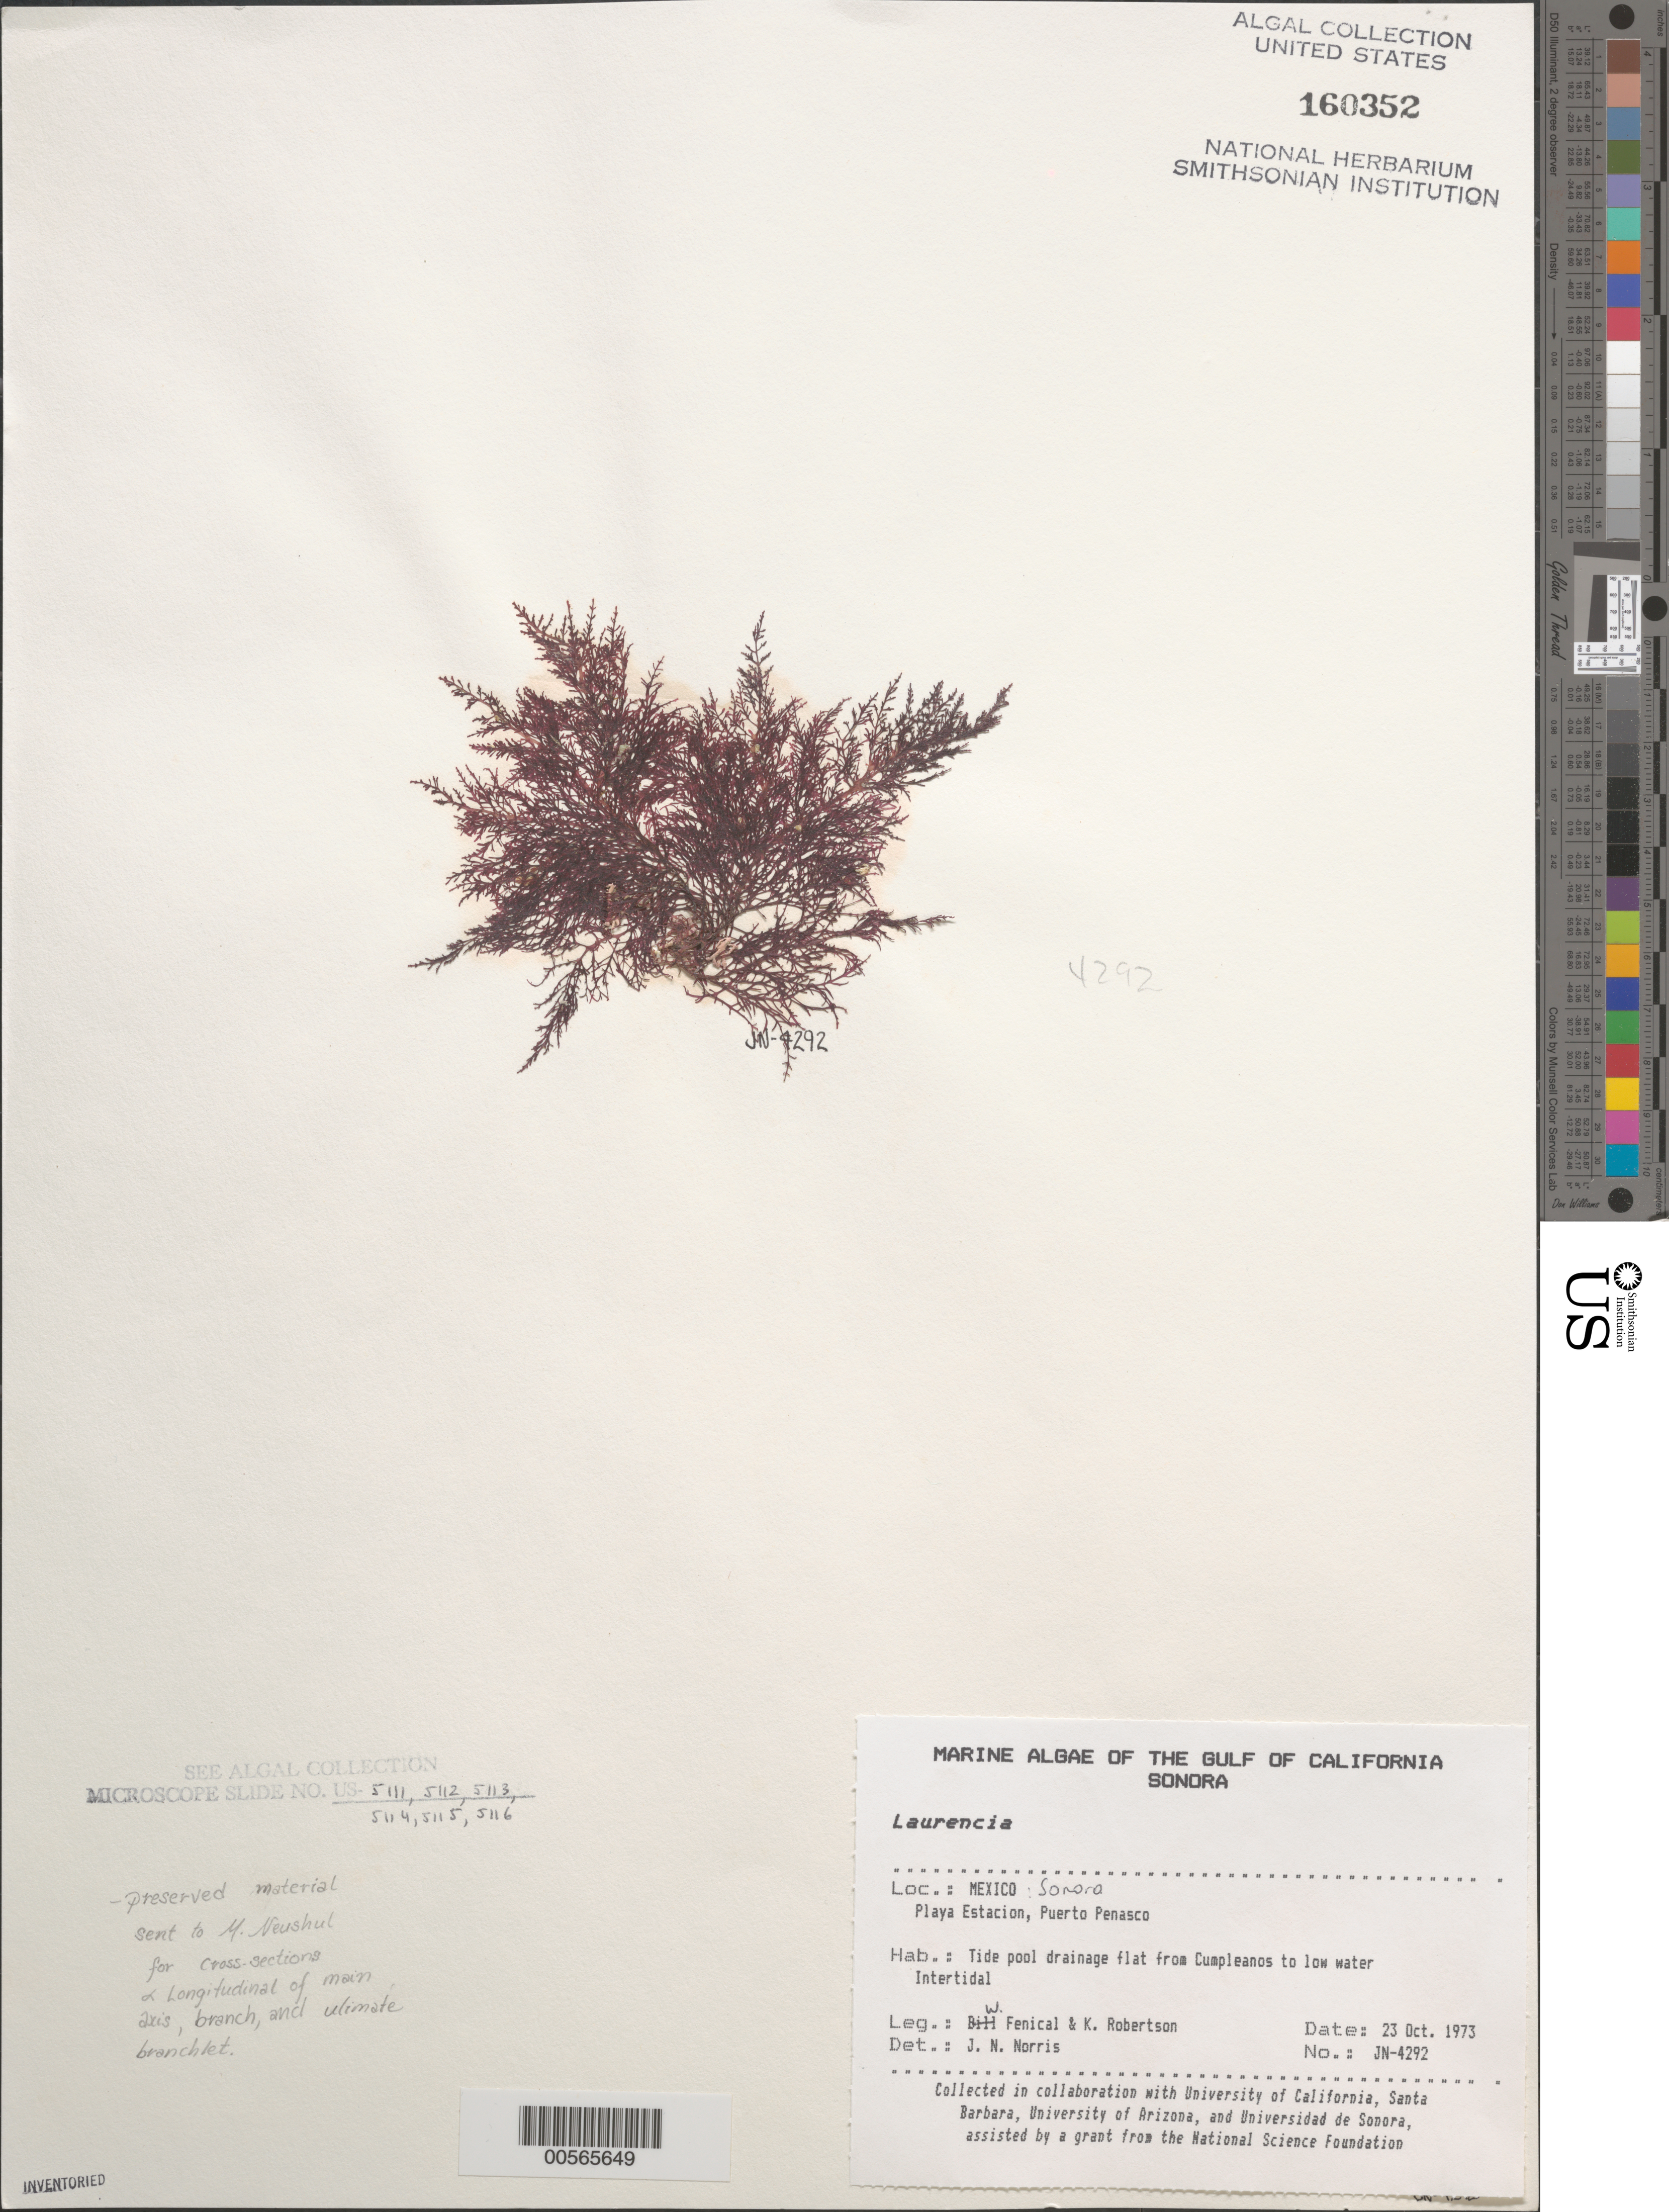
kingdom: Plantae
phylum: Rhodophyta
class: Florideophyceae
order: Ceramiales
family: Rhodomelaceae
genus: Laurencia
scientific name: Laurencia sp.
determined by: Norris, James N.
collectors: W. Fenical & K. Robertson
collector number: JN-4292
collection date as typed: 23 Oct 1973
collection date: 1973-10-23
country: Mexico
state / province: Sonora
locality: Playa Estacion, Puerto Penasco, off Cumpleanos Tide Pool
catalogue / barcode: US 160352